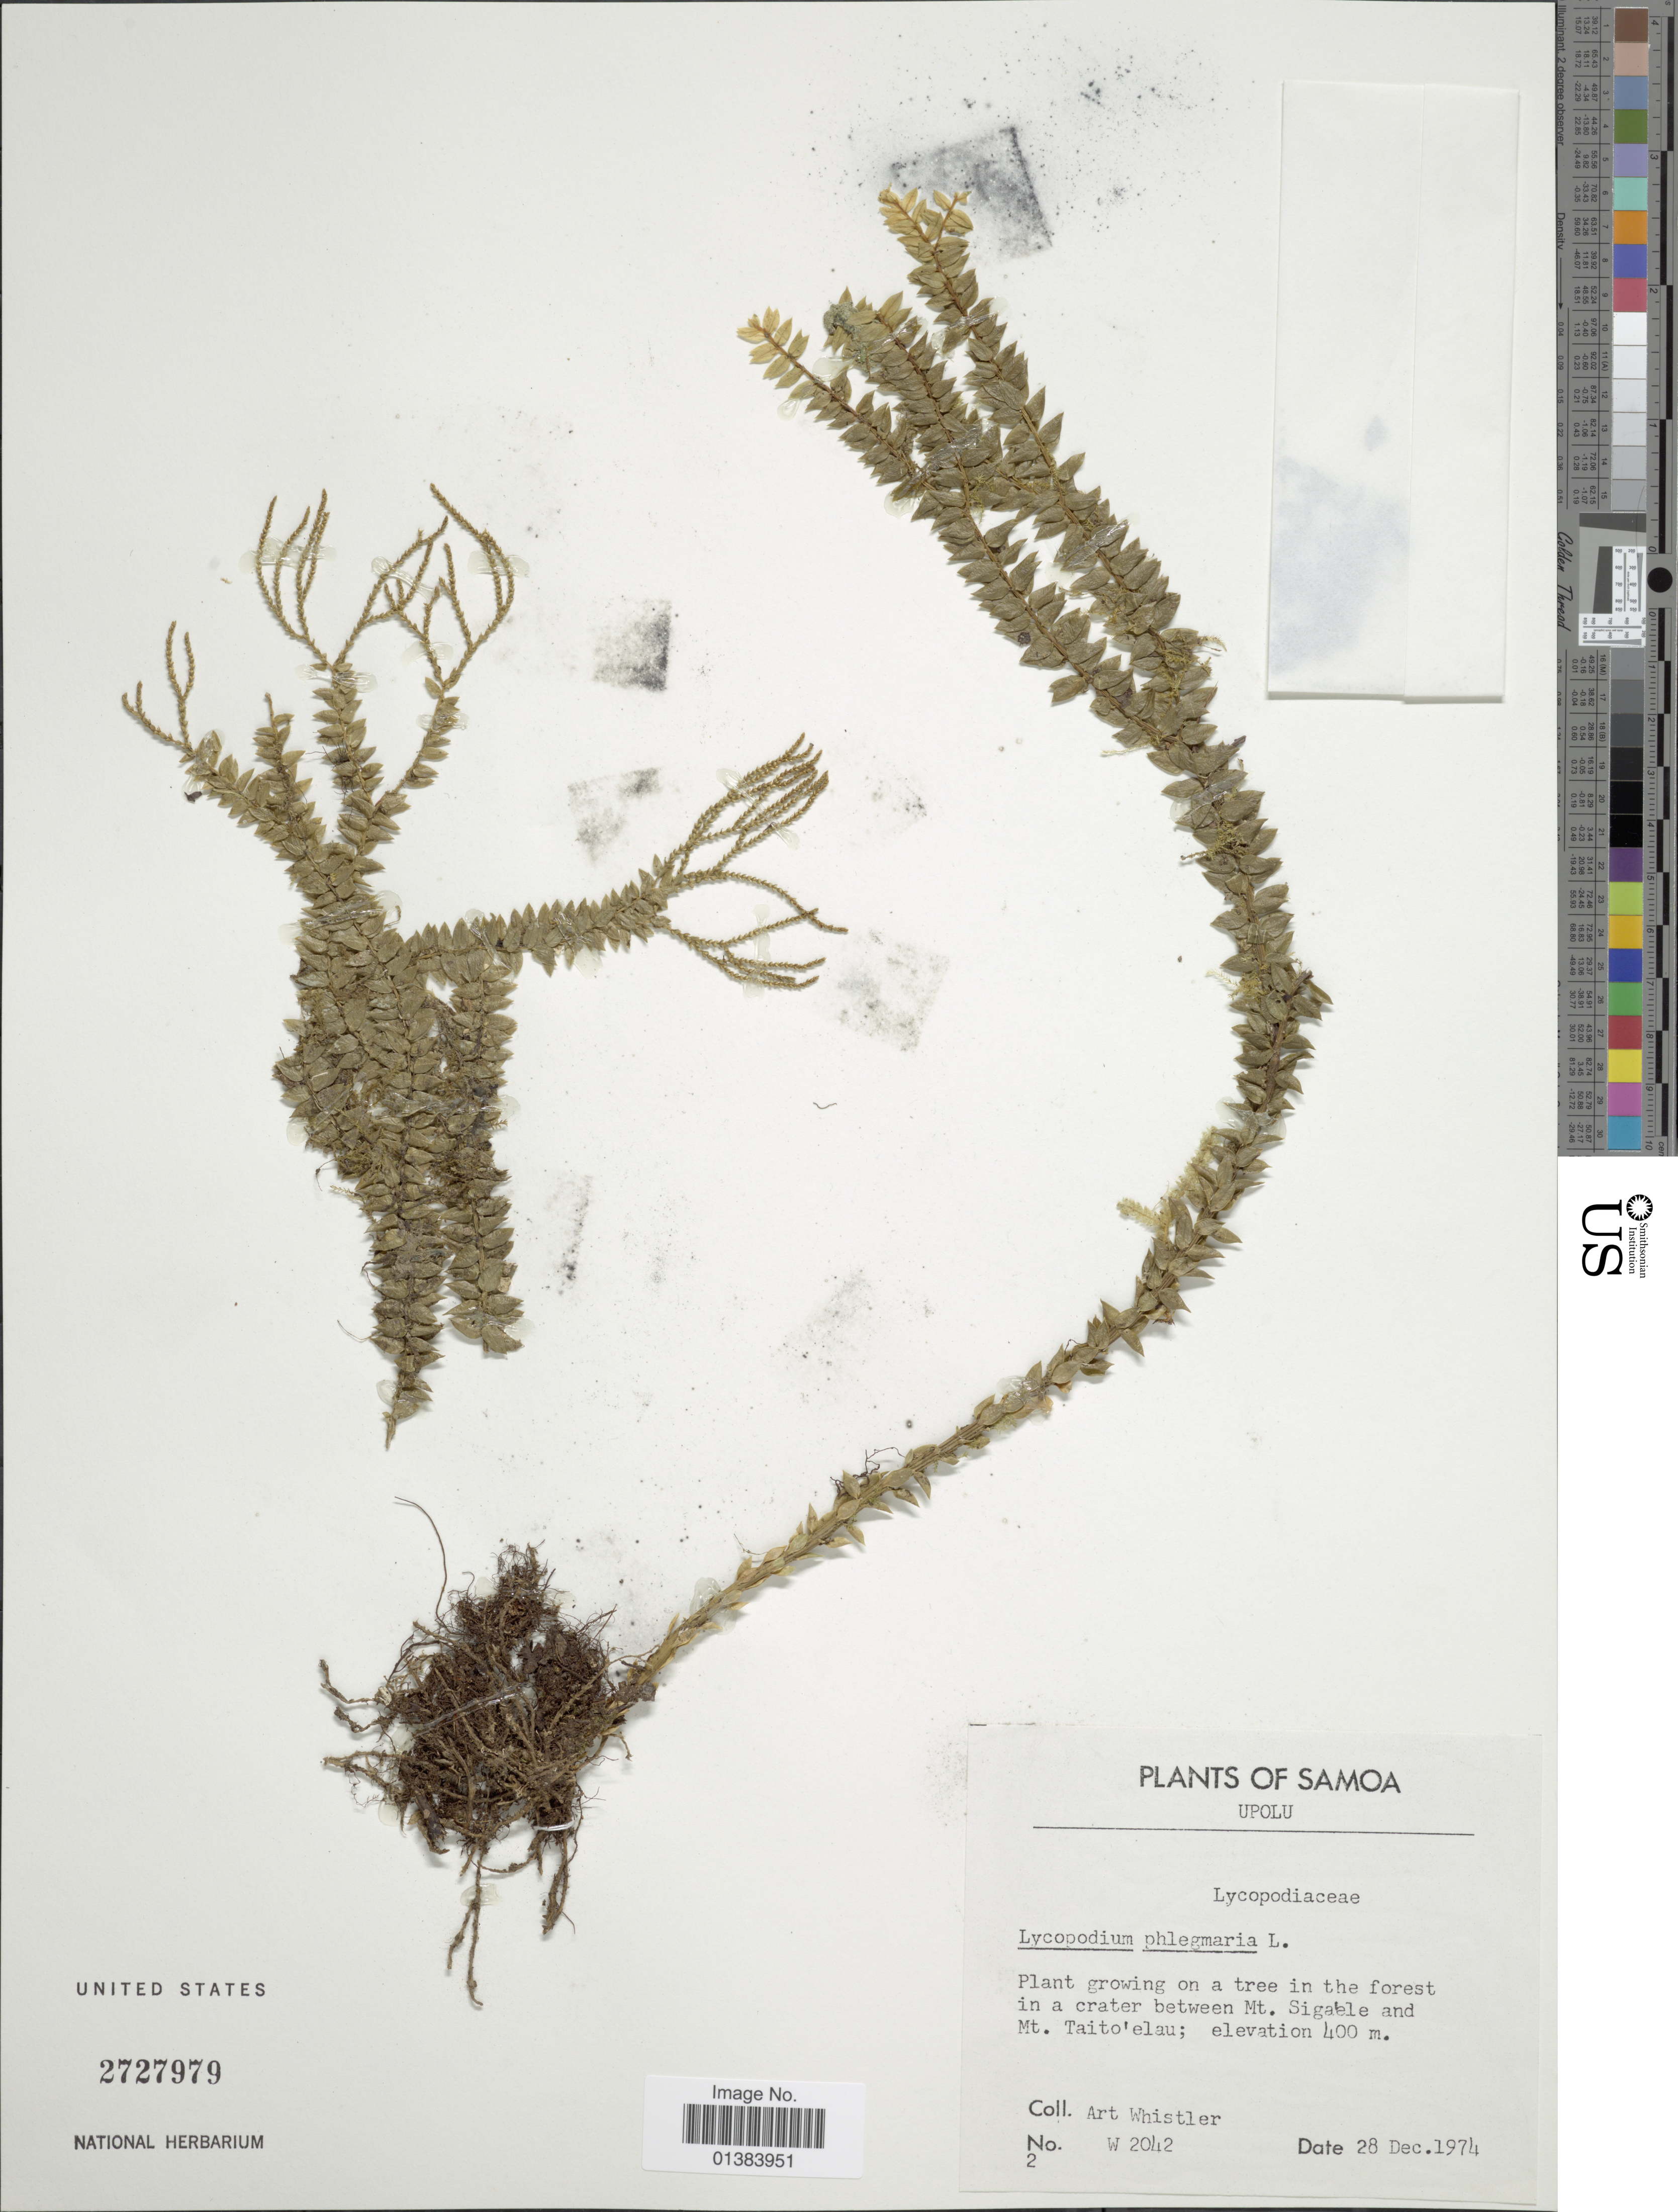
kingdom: Plantae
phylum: Tracheophyta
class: Lycopodiopsida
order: Lycopodiales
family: Lycopodiaceae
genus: Phlegmariurus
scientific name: Phlegmariurus australis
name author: (Willd.) A. R. Field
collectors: A. Whistler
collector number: W2042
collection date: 1974-12-28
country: Samoa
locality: Upolu, in a crater between Mt. Sigaele and Mt. Taito' elau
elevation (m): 400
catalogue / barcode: US 2727979